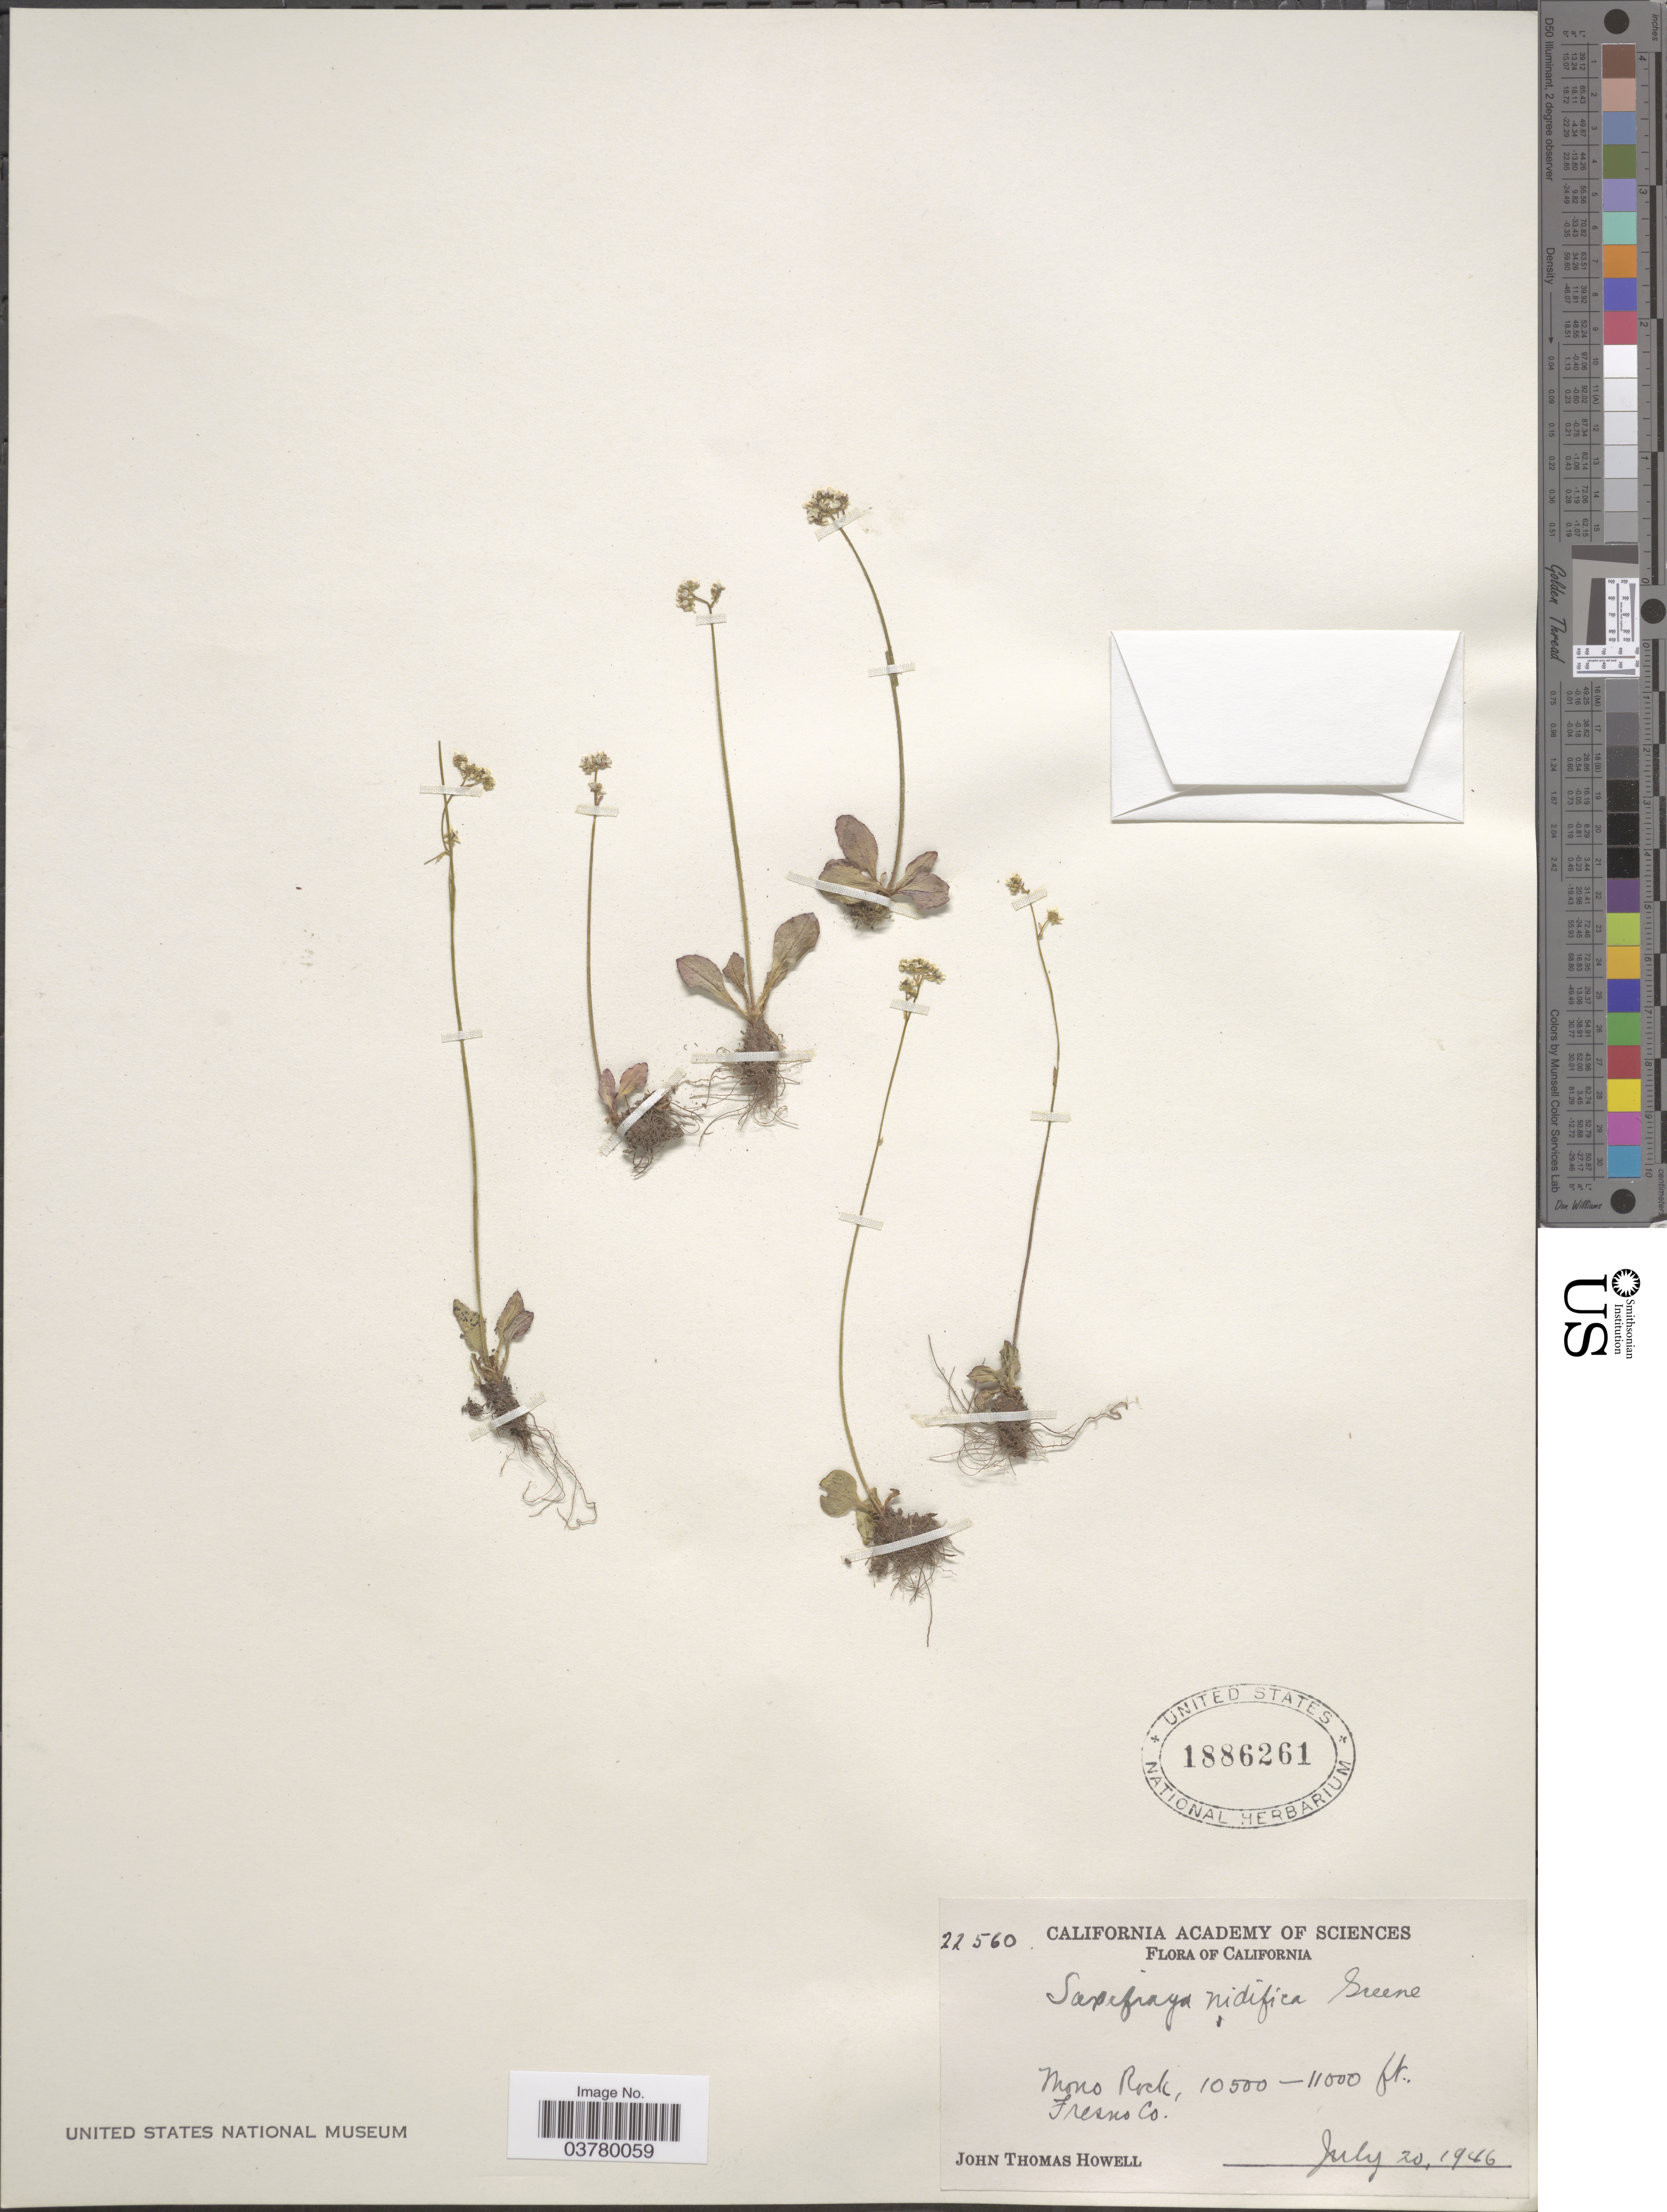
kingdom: Plantae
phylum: Tracheophyta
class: Magnoliopsida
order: Saxifragales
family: Saxifragaceae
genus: Micranthes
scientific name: Micranthes nidifica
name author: (Greene) Small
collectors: J. T. Howell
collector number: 22560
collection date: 1986-07-20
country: United States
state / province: California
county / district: Fresno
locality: Mono Rock. Fresno Co.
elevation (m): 3200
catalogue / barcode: US 1886261